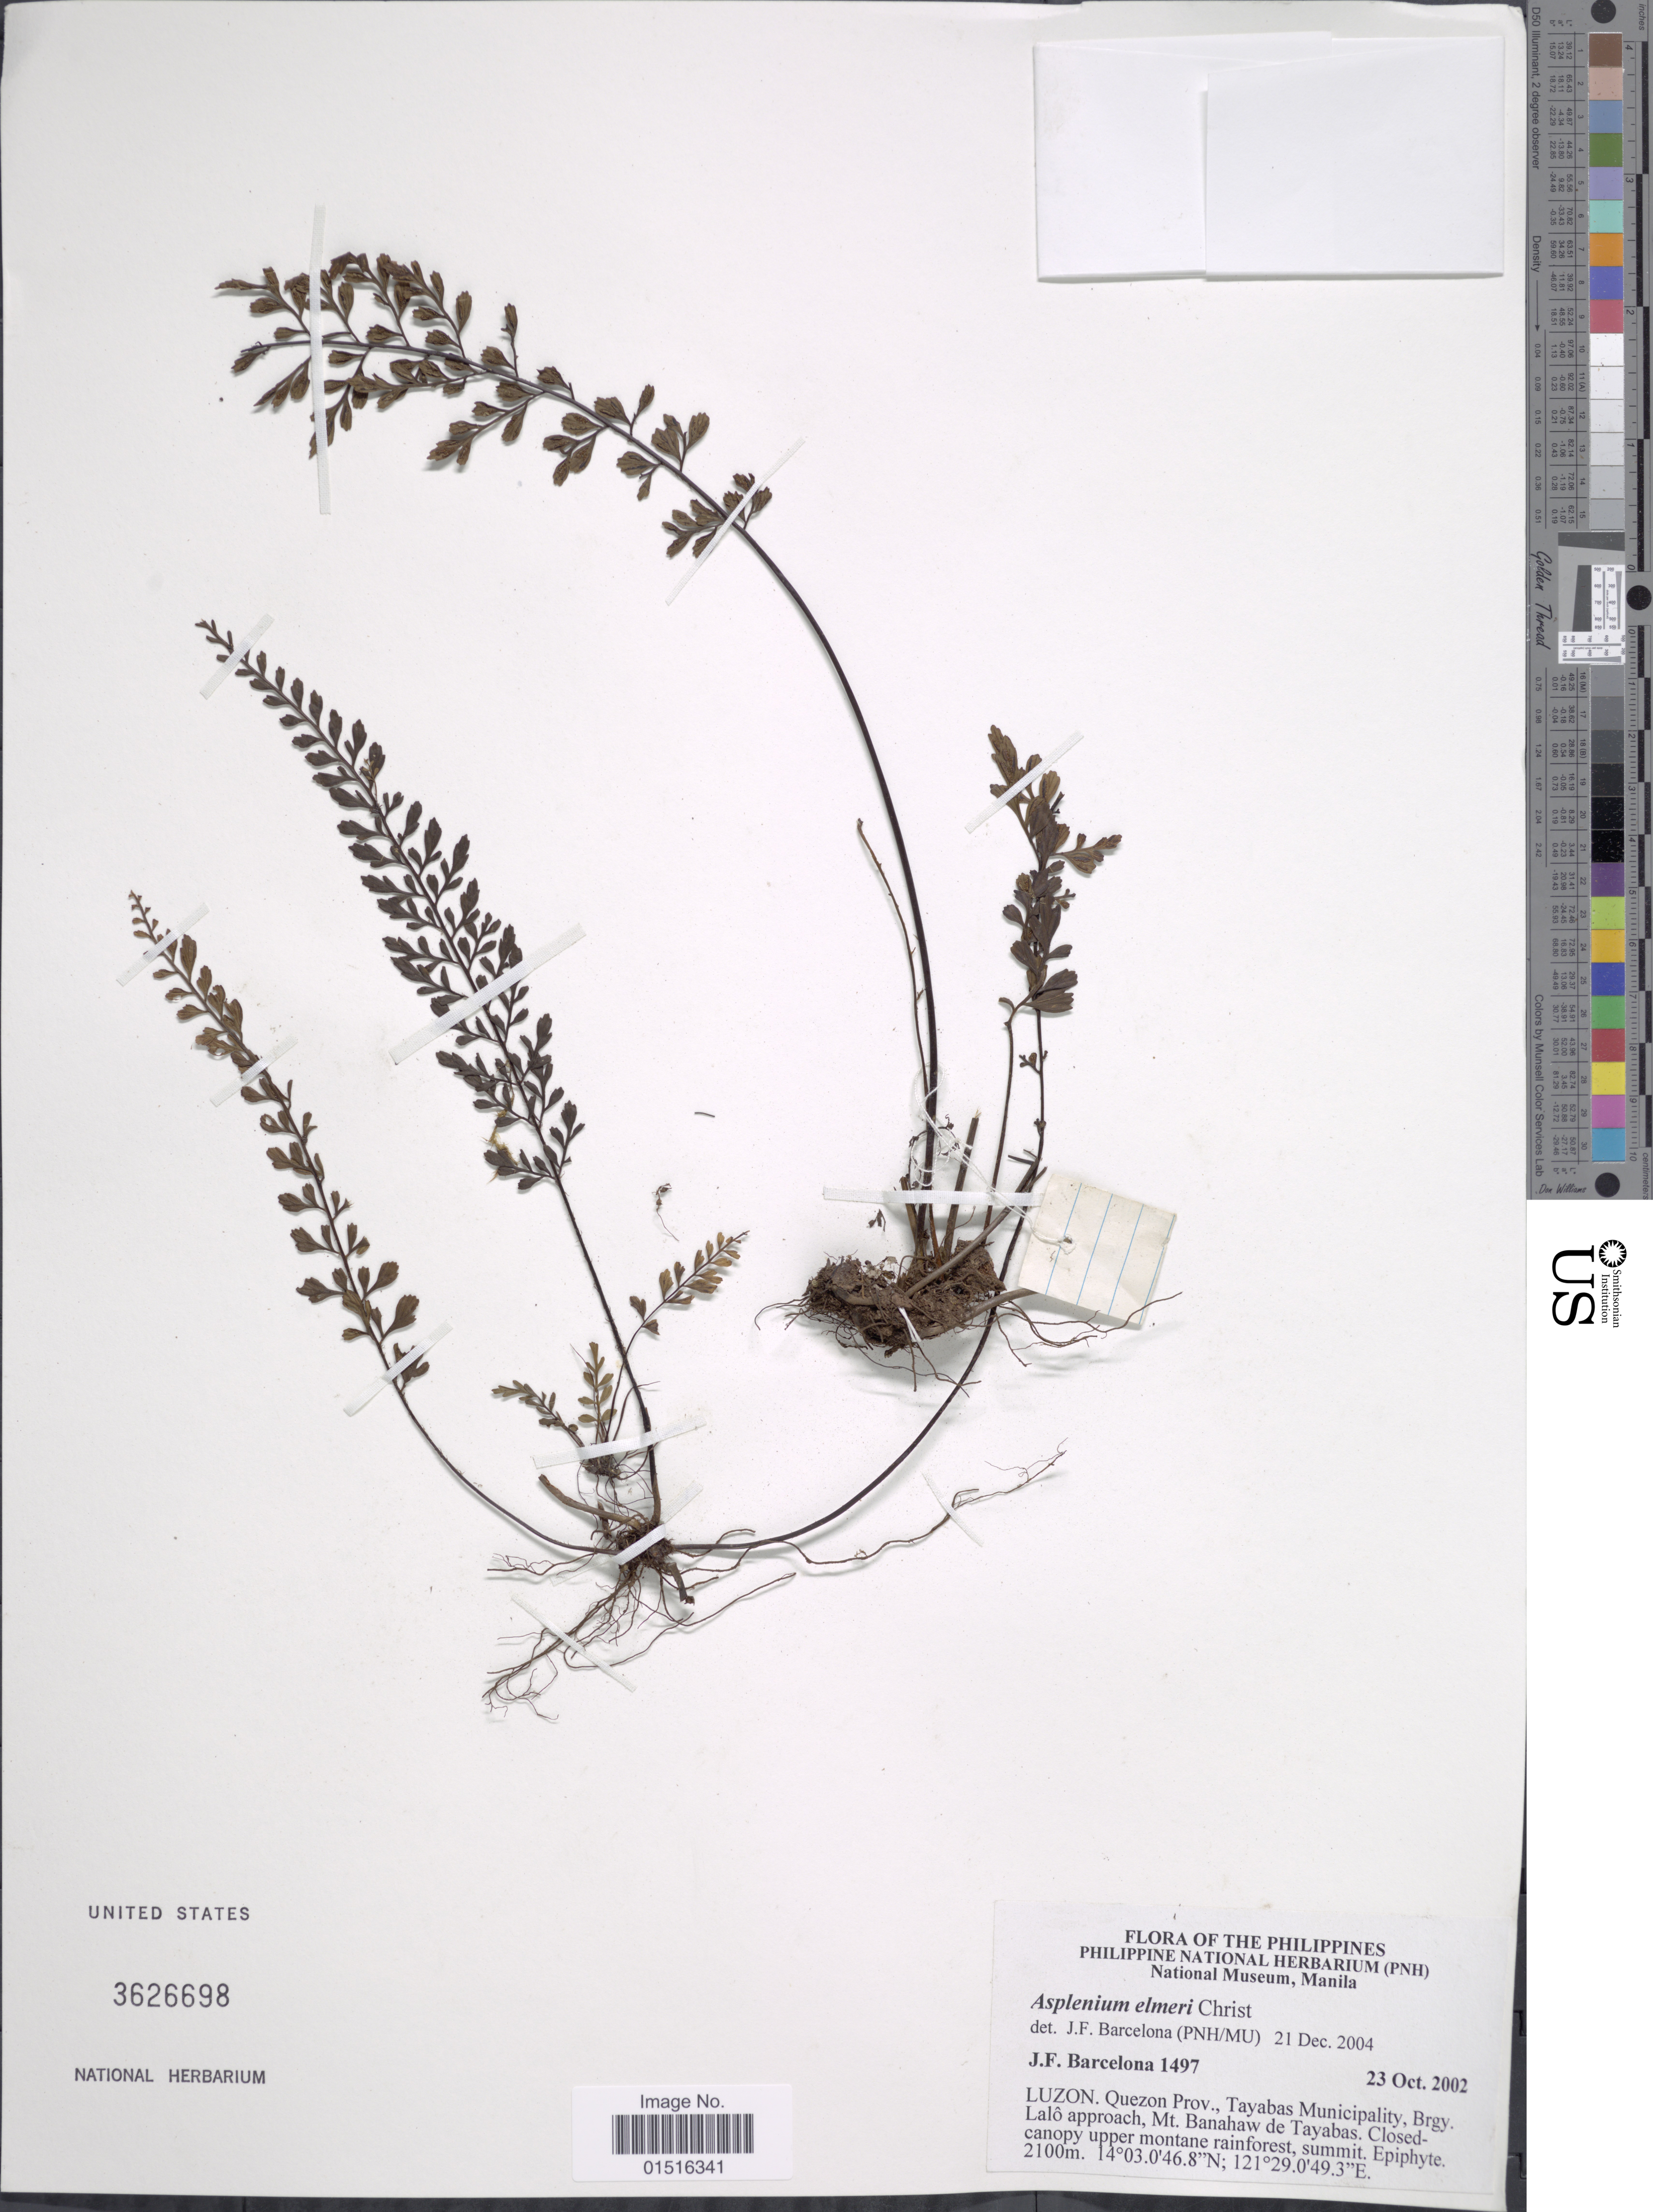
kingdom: Plantae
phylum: Tracheophyta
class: Polypodiopsida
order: Polypodiales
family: Aspleniaceae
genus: Asplenium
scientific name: Asplenium elmeri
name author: Christ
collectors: J. F. Barcelona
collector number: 1497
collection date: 2002-10-23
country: Philippines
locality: Luzon., Quezon Prov., Tayabas Municipality, Brgy. Lalo approach, Mt. Banahaw de Tayabas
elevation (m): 2100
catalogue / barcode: US 3626698